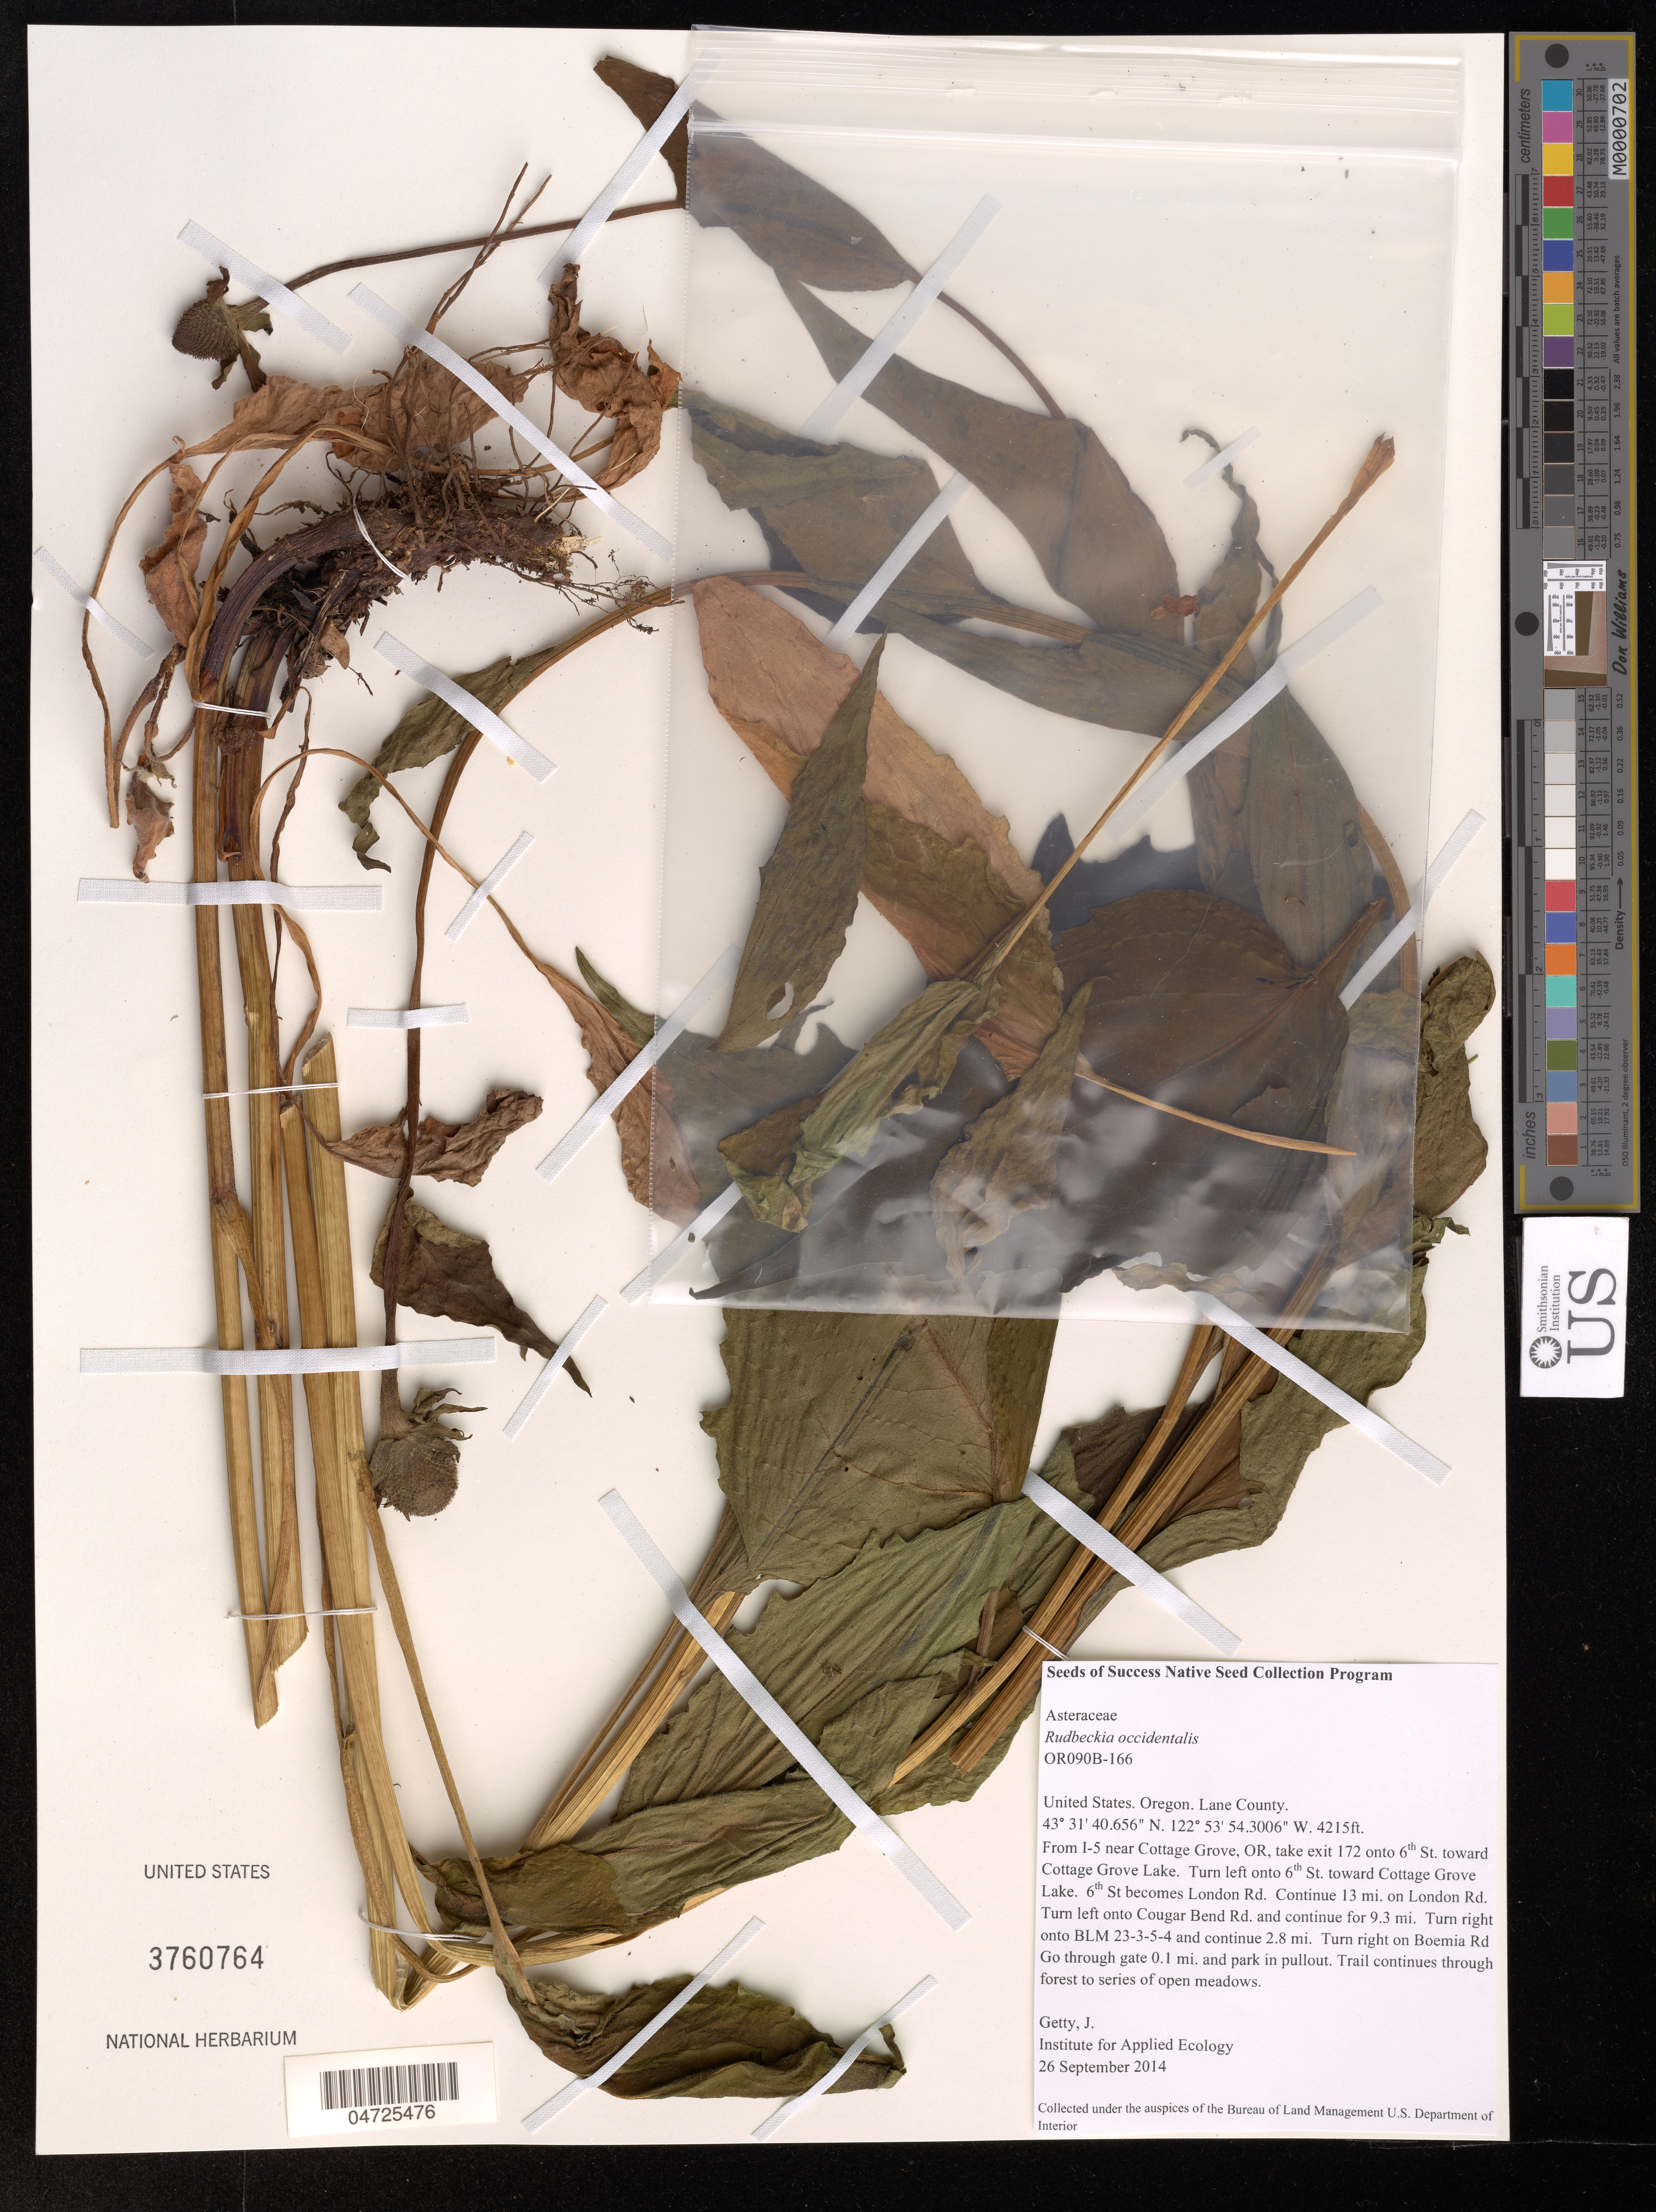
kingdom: Plantae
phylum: Tracheophyta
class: Magnoliopsida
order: Asterales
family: Asteraceae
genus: Rudbeckia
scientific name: Rudbeckia occidentalis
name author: Nutt.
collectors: J. Getty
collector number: OR090B-166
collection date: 2014-09-26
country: United States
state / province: Oregon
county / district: Lane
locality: Lane County. From I-5 near Cottage Grove, OR, take exit 172 onto 6th St. toward Cottage Grove lake. Turn left onto 6th St. toward Cottage Grove Lake. 6th St becomes London Rd. Continue 13 mi. on London Rd. Turn left onto Cougar Bend Rd. and continue for 9.3 mi. Turn right onto BLM 23-3-5-4 and continue 2.8 mi. Turn right on Boemia Rd. Go through gate 0.1 mi. and park in pullout.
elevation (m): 1285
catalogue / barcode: US 3760764